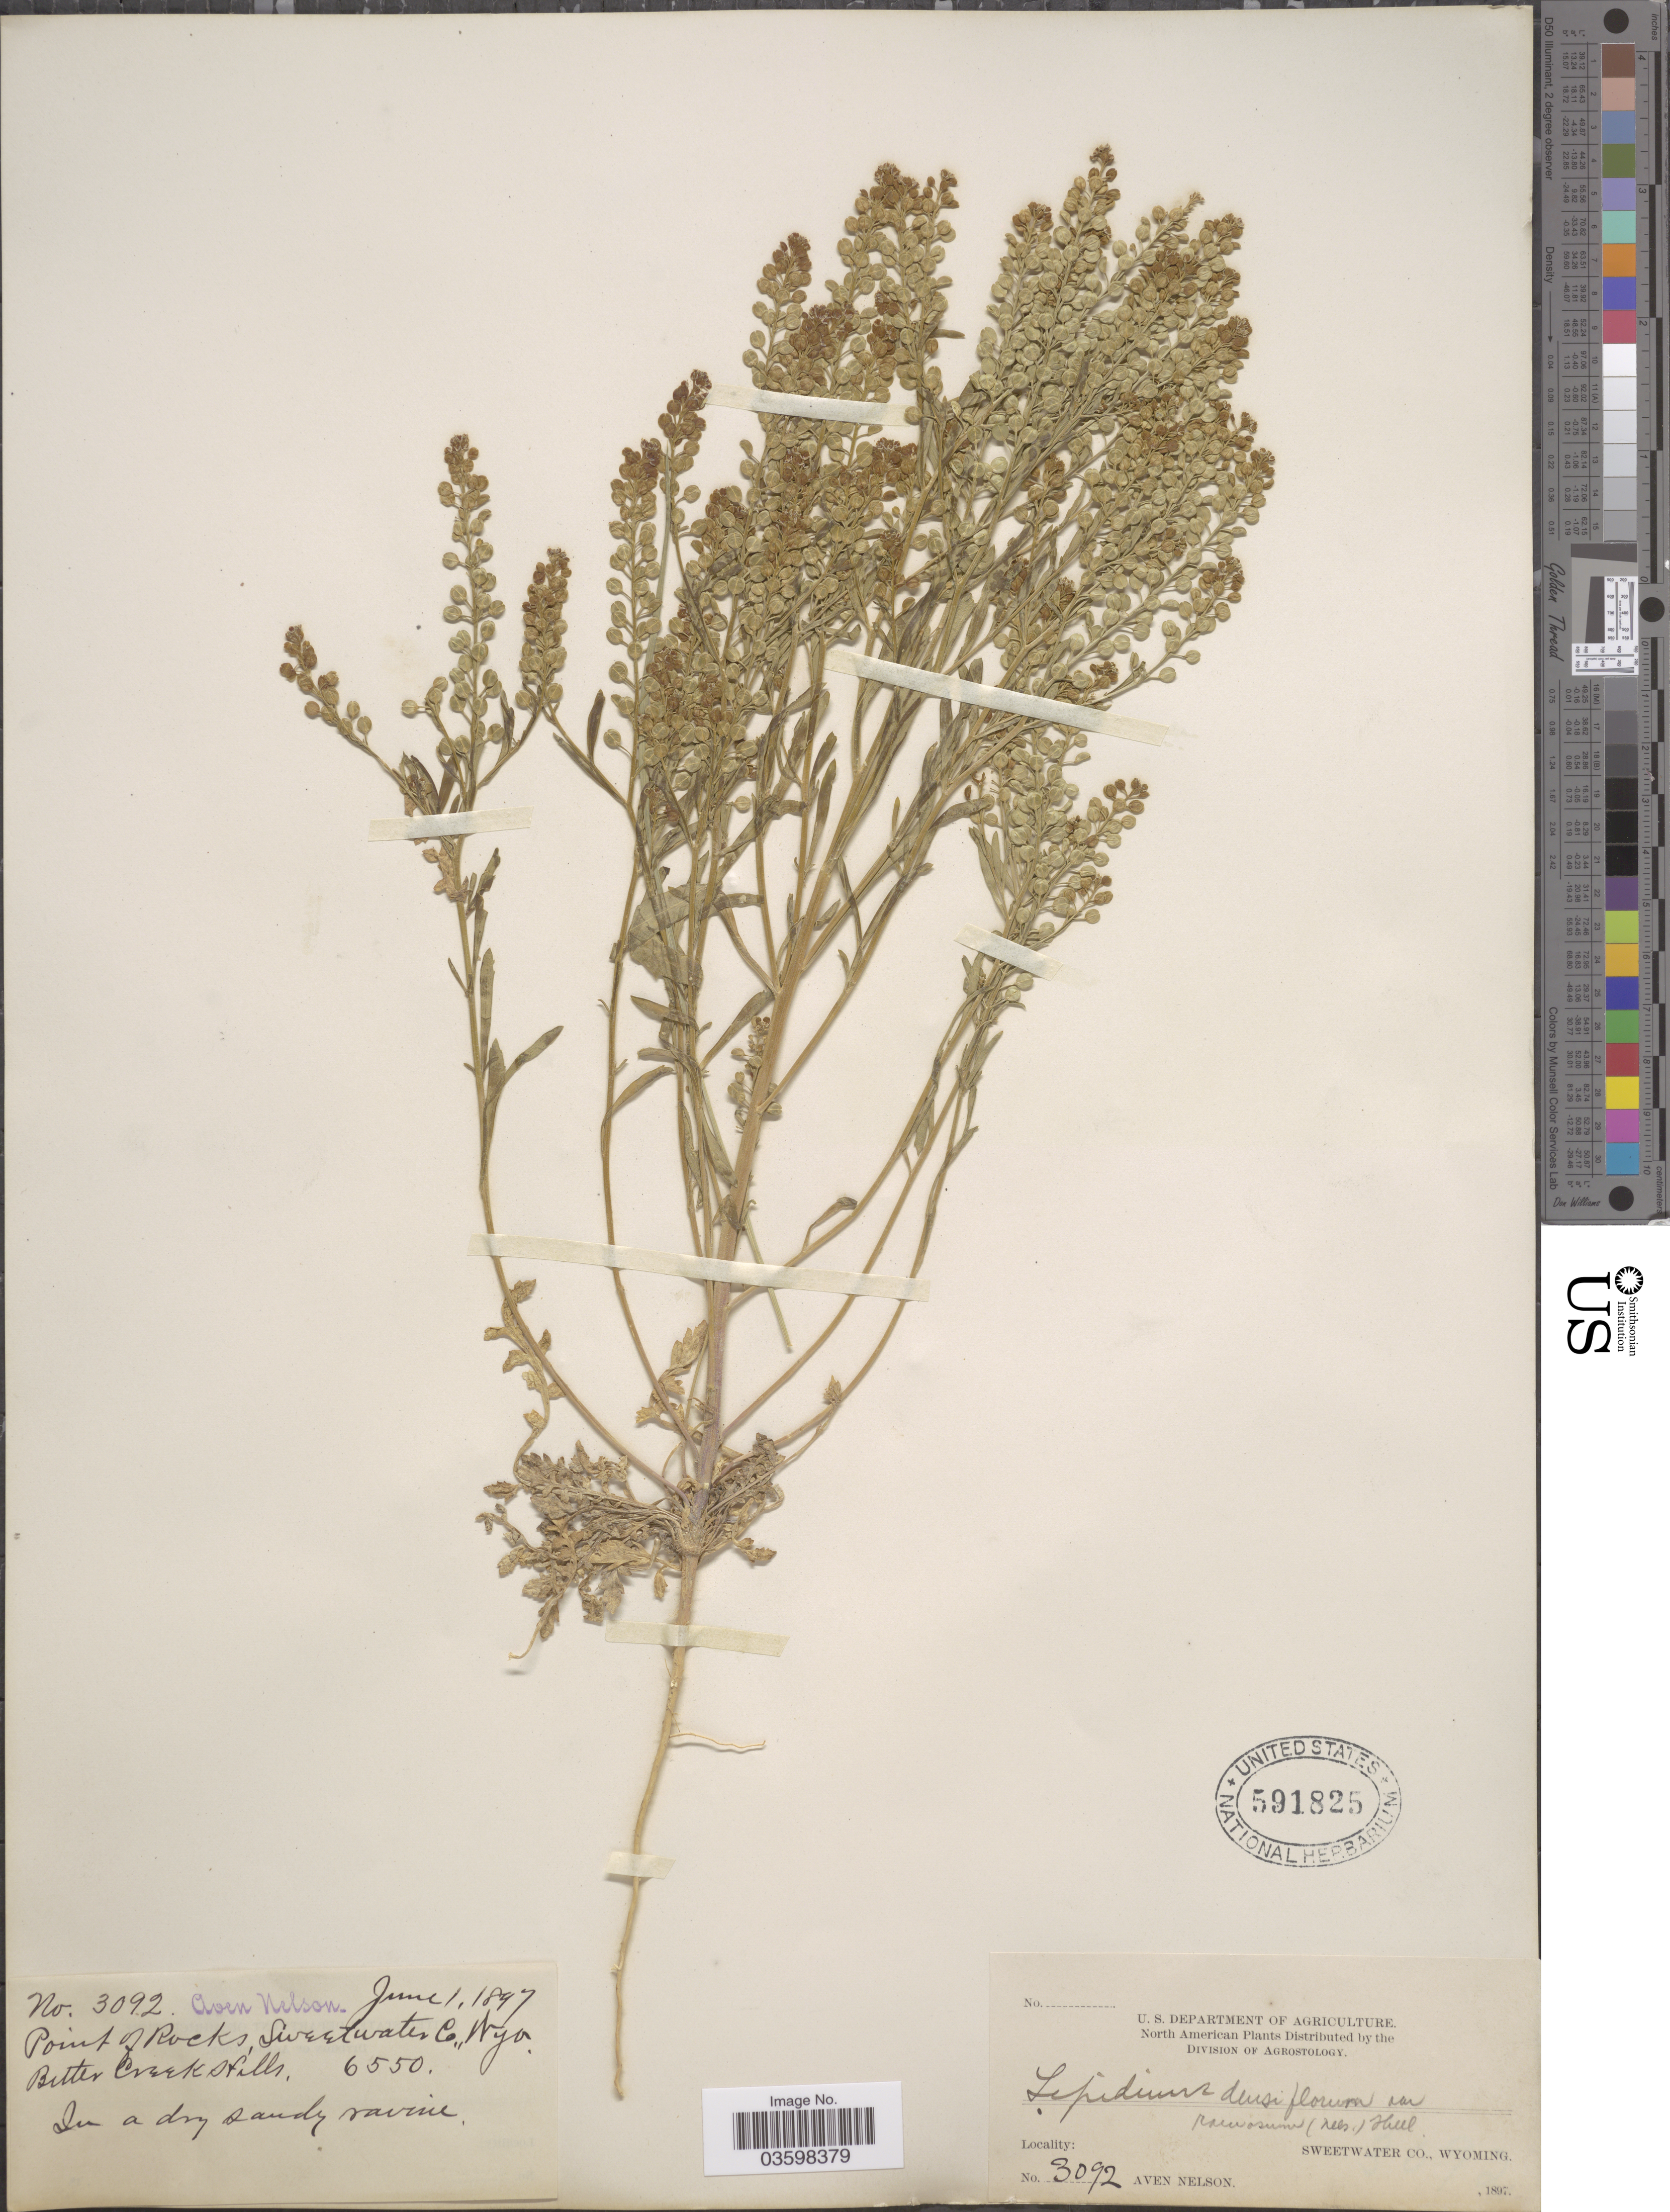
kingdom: Plantae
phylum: Tracheophyta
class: Magnoliopsida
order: Brassicales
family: Brassicaceae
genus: Lepidium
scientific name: Lepidium densiflorum var. ramosum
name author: (A. Nelson) Thell.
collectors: A. Nelson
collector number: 3092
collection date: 1897-06-01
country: United States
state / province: Wyoming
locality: Point of Rocks, Sweetwater Co. Bitter Creek Hills.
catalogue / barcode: US 591825